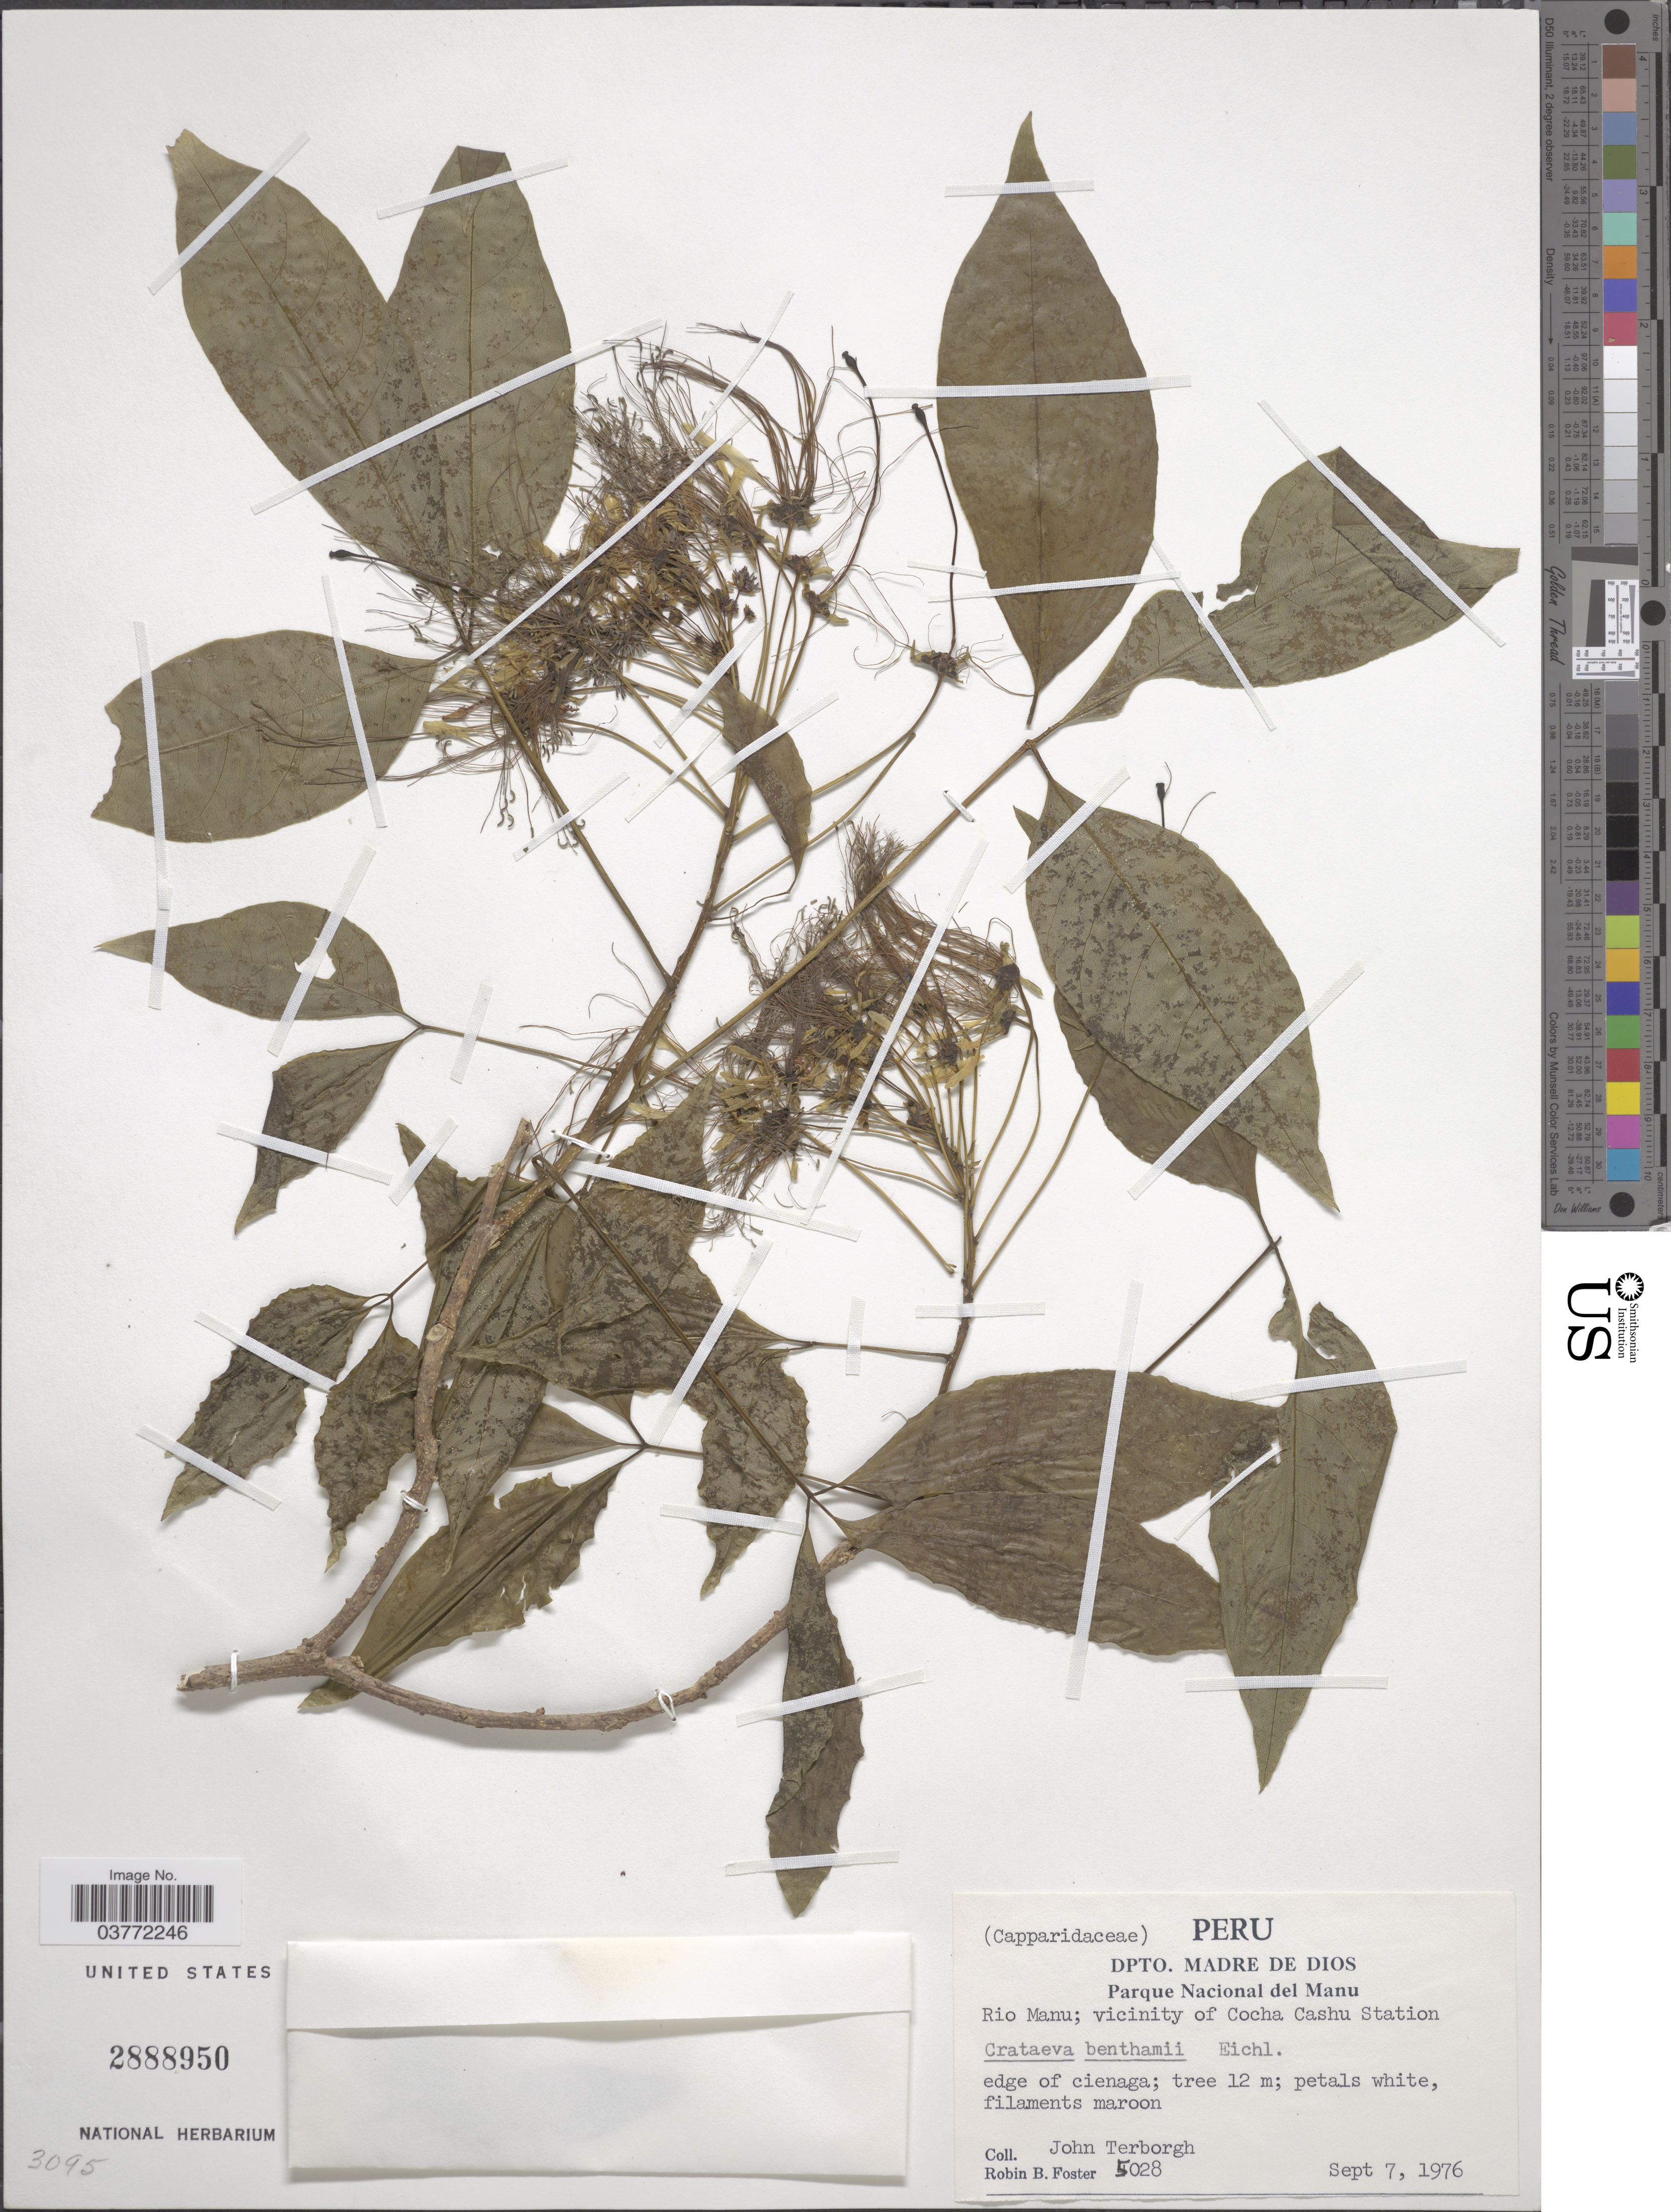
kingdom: Plantae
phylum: Tracheophyta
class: Magnoliopsida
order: Brassicales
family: Capparaceae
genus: Crateva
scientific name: Crateva benthamii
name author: Eichler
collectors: J. Terborgh & R. B. Foster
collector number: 5028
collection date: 1976-09-07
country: Peru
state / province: Madre de Dios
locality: Dpto. Madre de Dios. Parque Nacional del Manu. Rio Manu; vicinity of Cocha Cashu Station.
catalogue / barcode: US 2888950